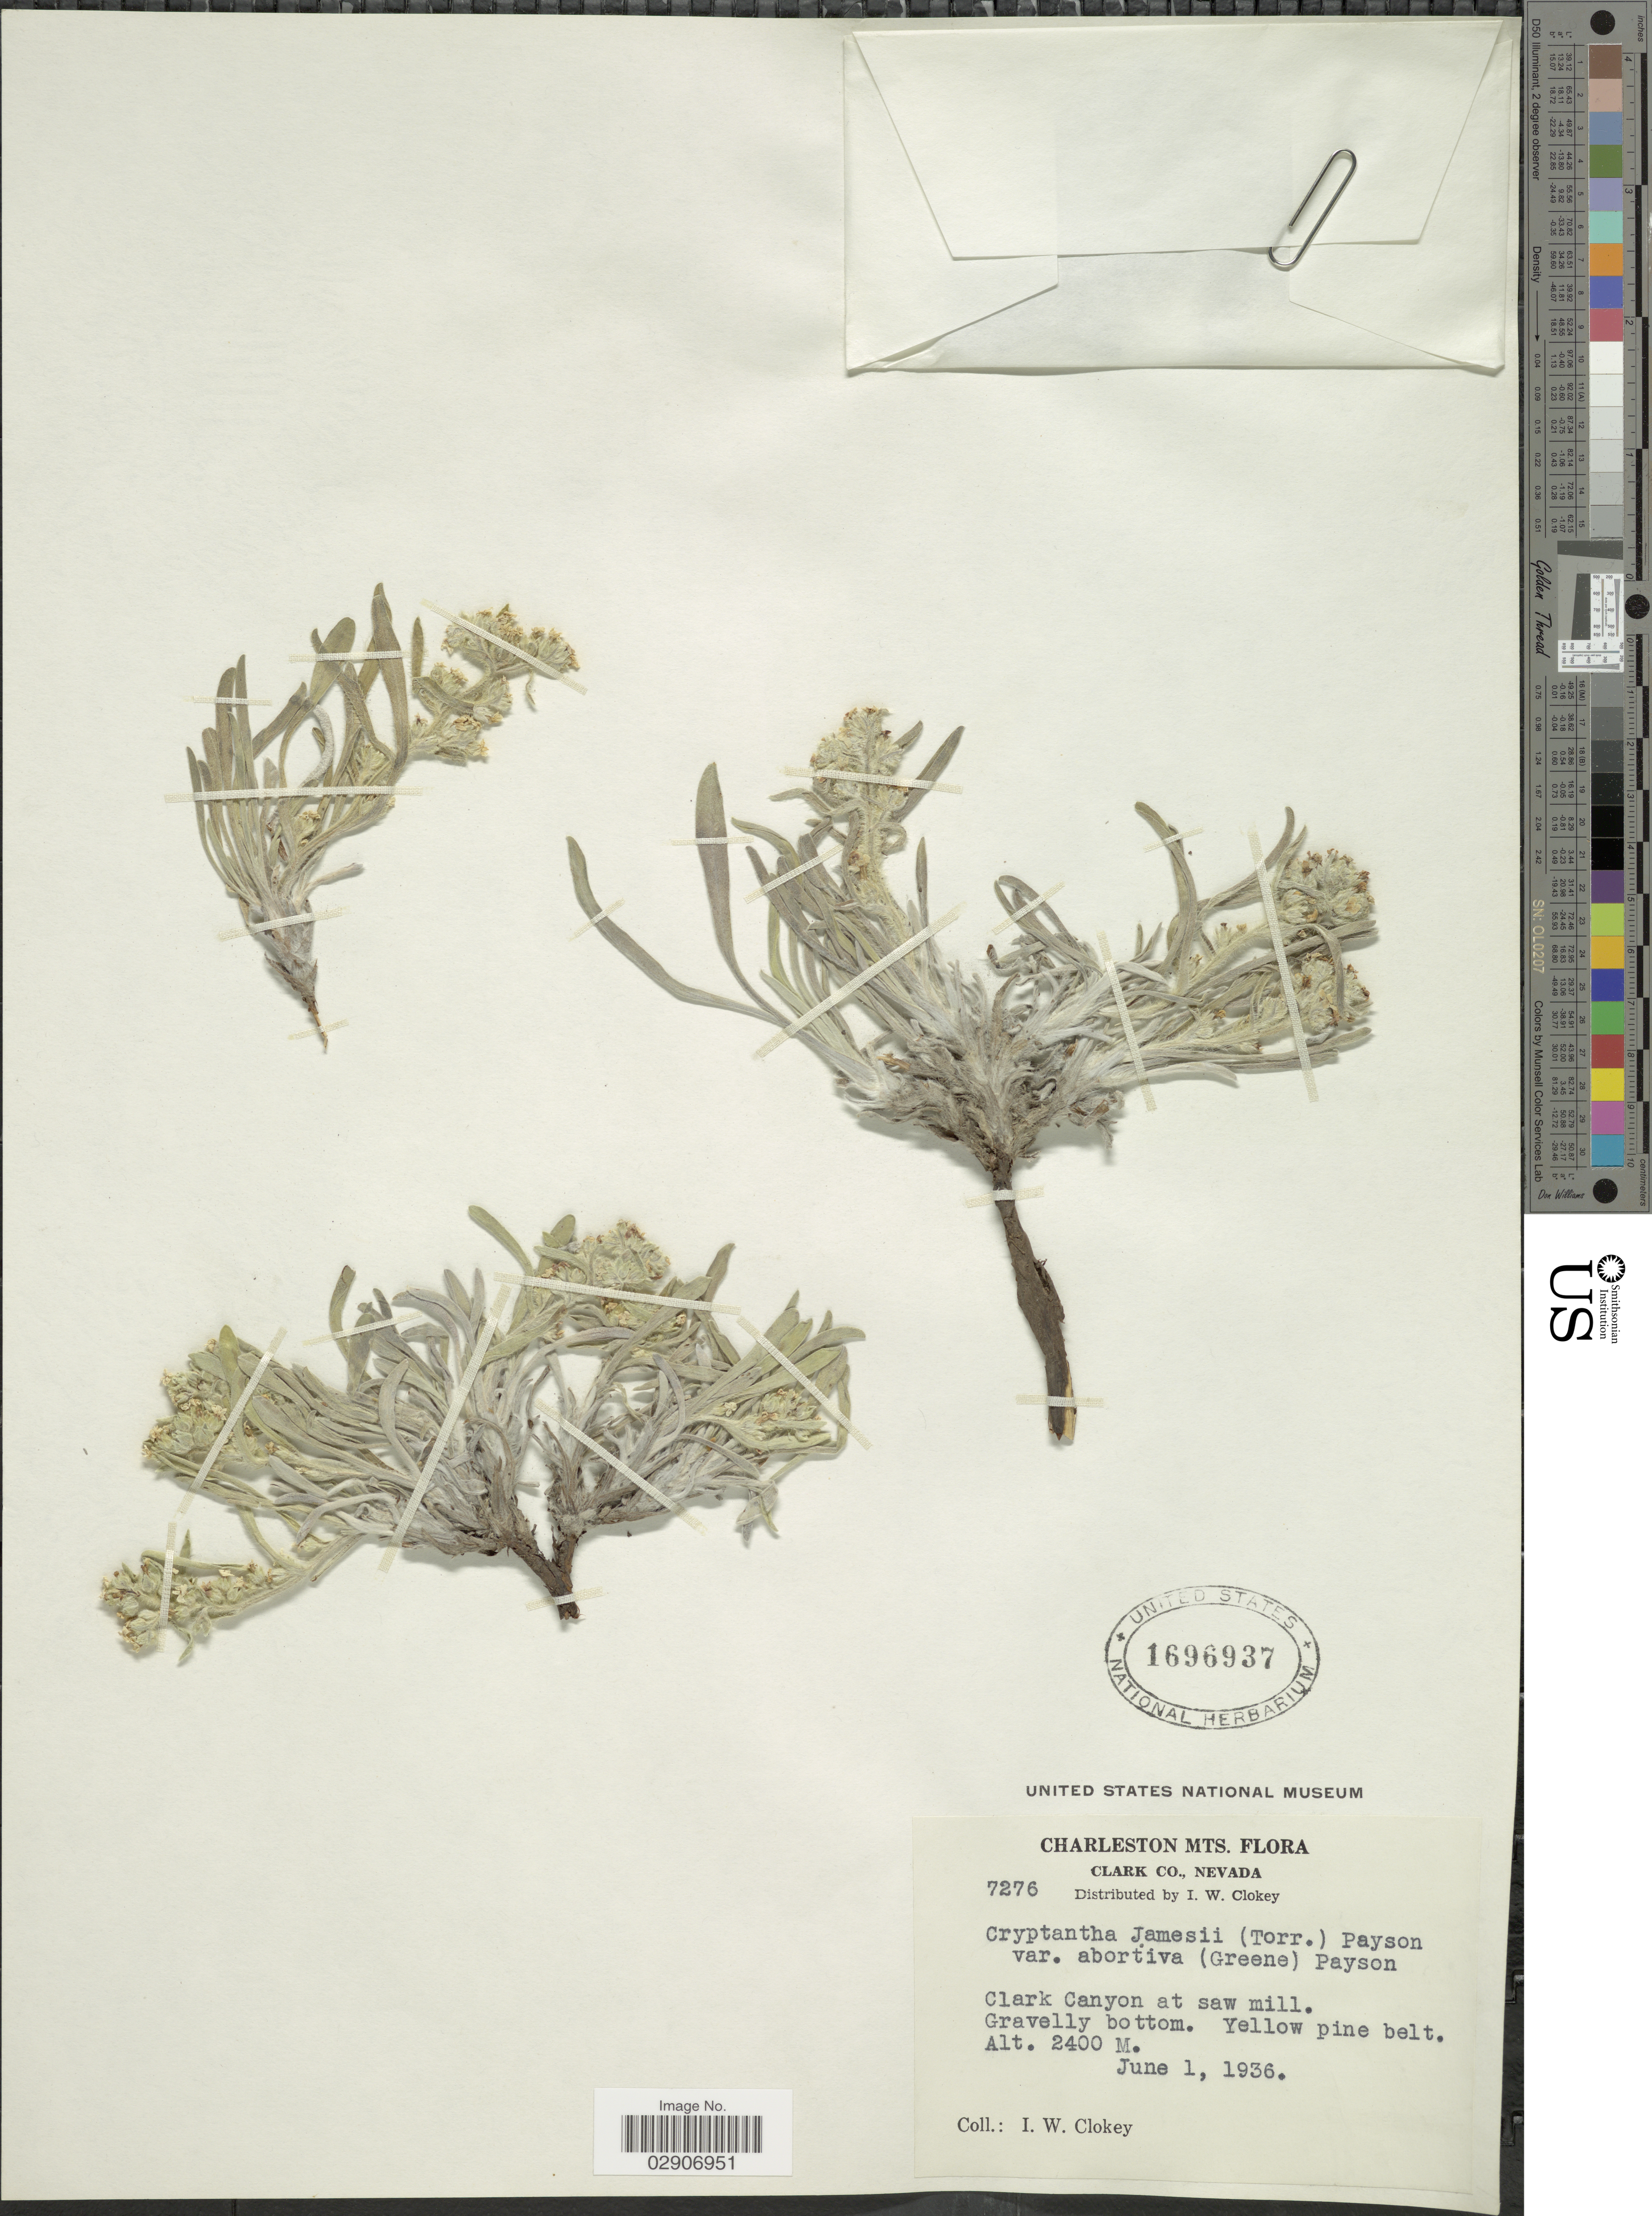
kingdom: Plantae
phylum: Tracheophyta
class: Magnoliopsida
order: Boraginales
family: Boraginaceae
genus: Cryptantha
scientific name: Cryptantha cinerea var. jamesii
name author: (Torr.) Cronq.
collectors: I. W. Clokey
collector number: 7276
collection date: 1936-06-01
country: United States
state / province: Nevada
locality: Charleston Mts. Clark Co. Clark Canyon at saw mill.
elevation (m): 2400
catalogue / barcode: US 1696937